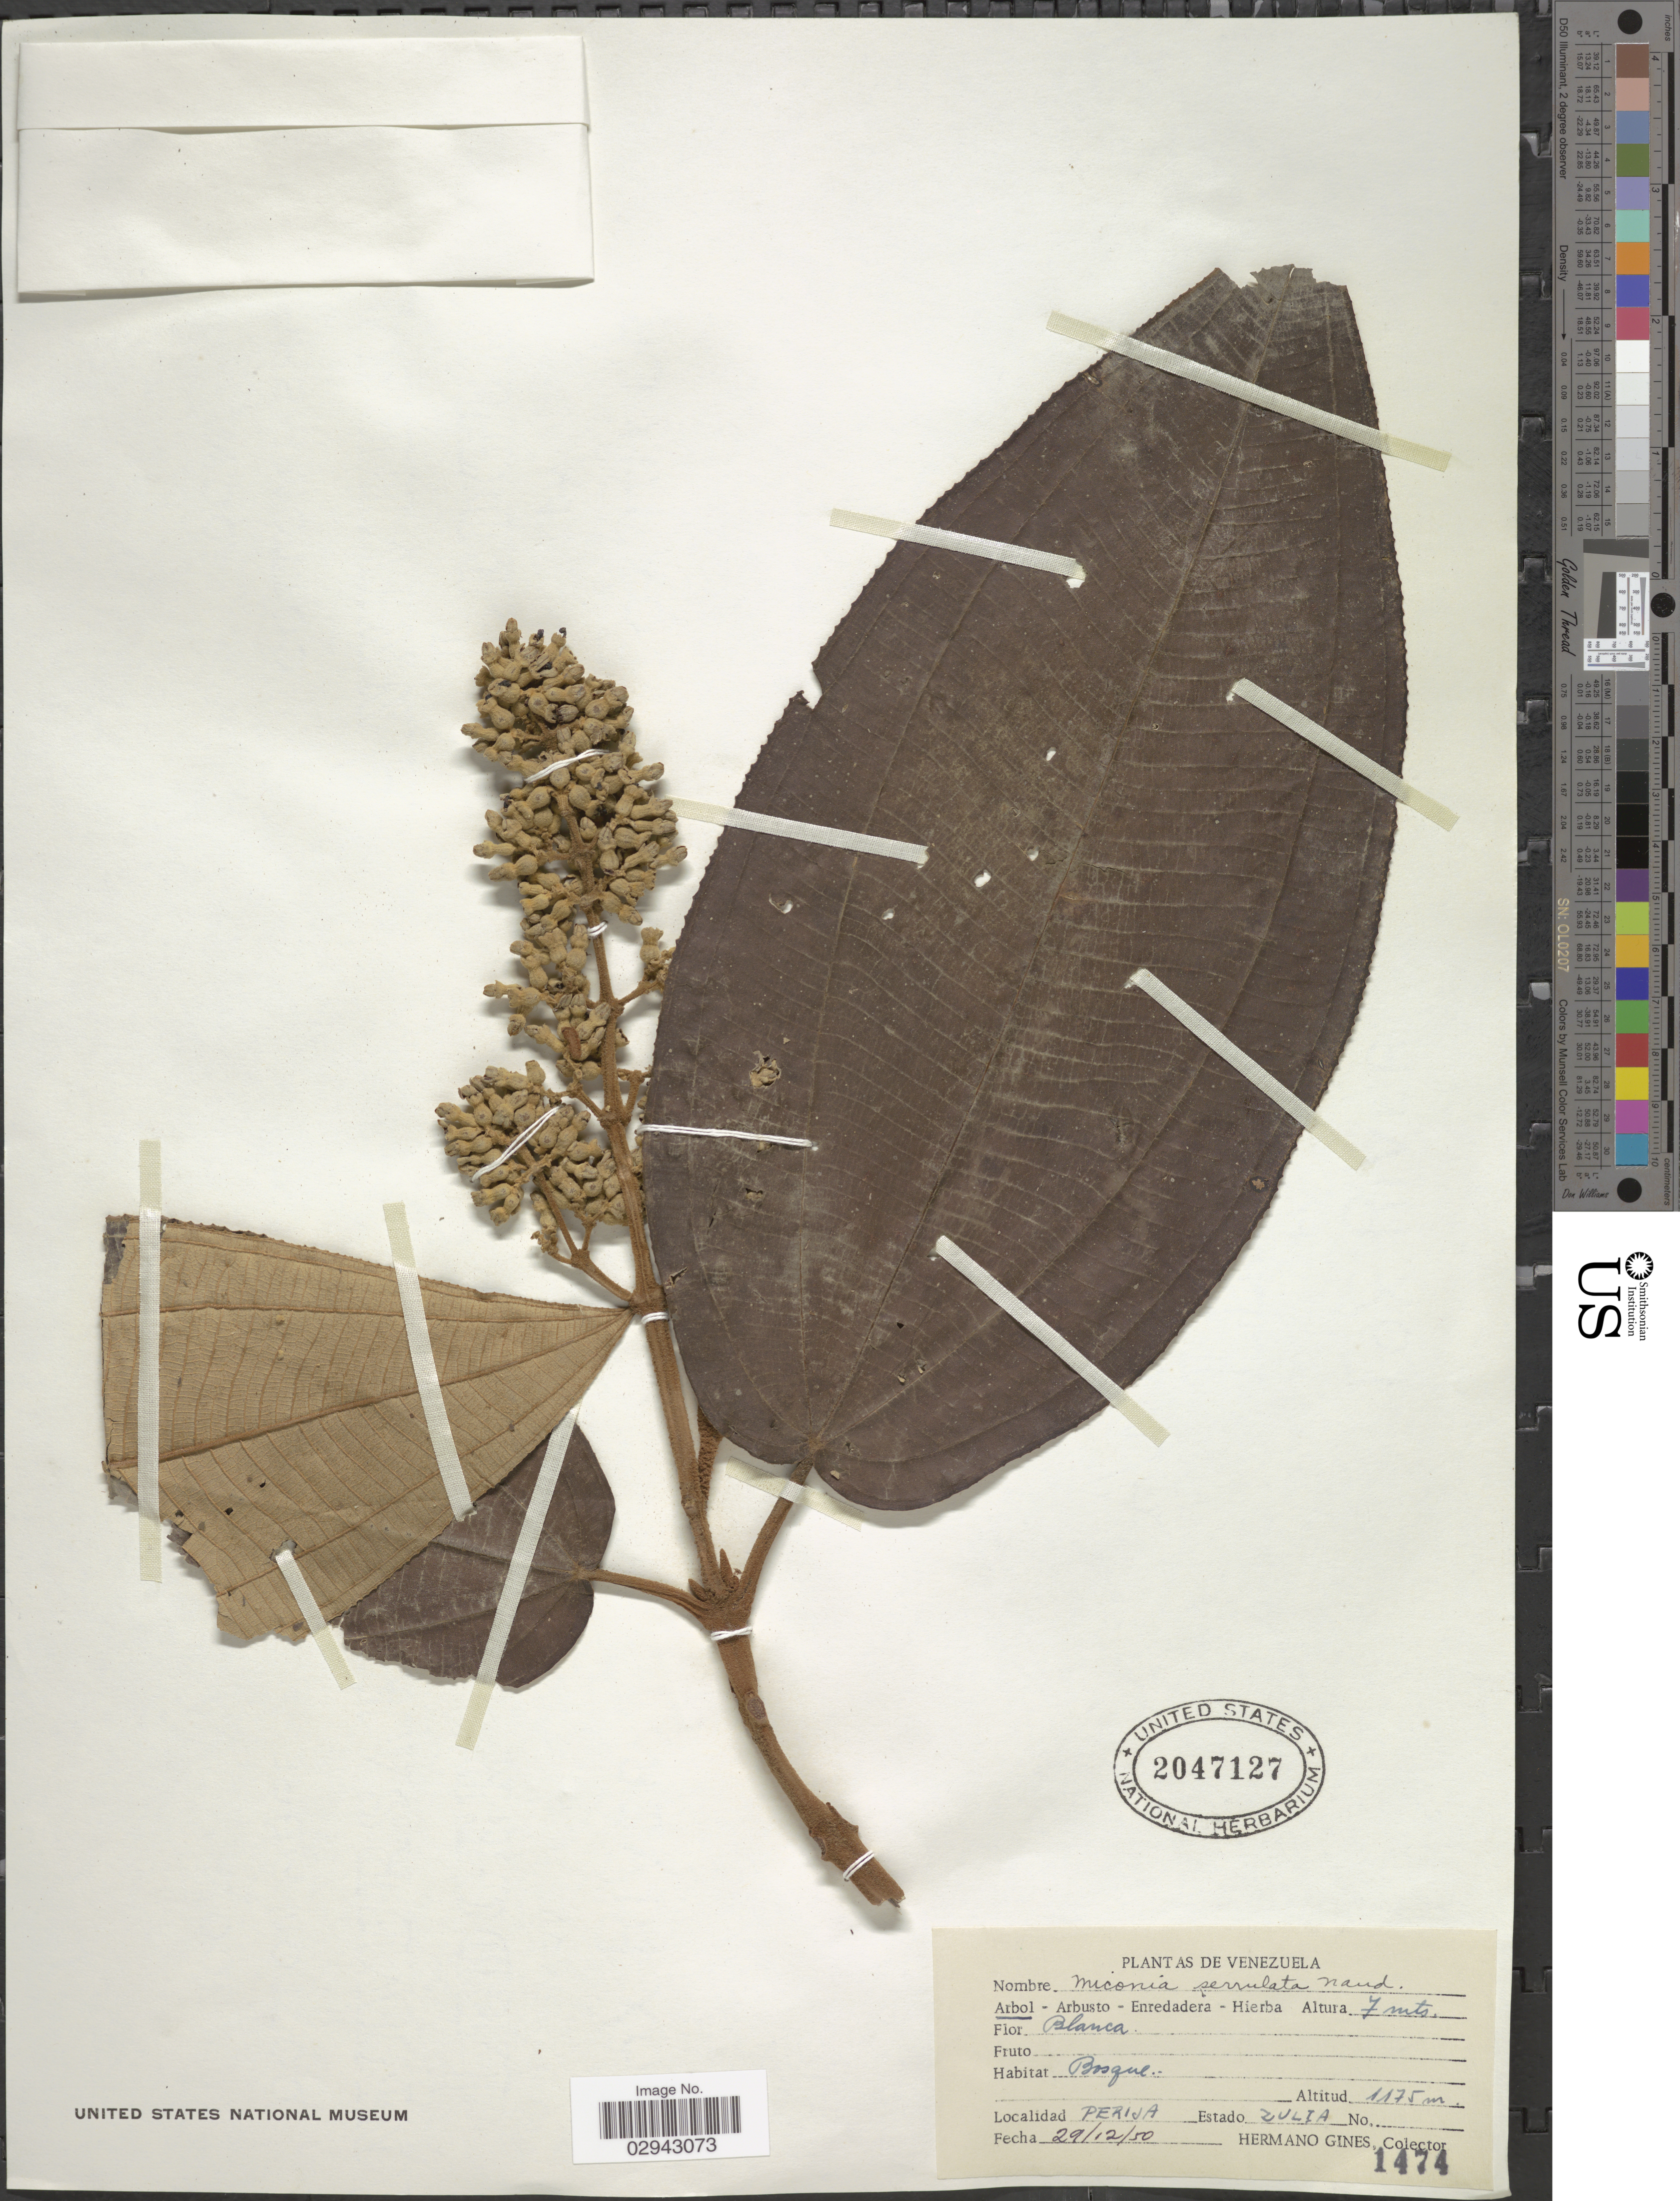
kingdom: Plantae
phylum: Tracheophyta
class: Magnoliopsida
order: Myrtales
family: Melastomataceae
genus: Miconia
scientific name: Miconia serrulata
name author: (DC.) Naudin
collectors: Bro. Gines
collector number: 1474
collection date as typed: Transcribed d/m/y: 29/12/50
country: Venezuela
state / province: Zulia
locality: Perija.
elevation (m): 1175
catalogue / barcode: US 2047127